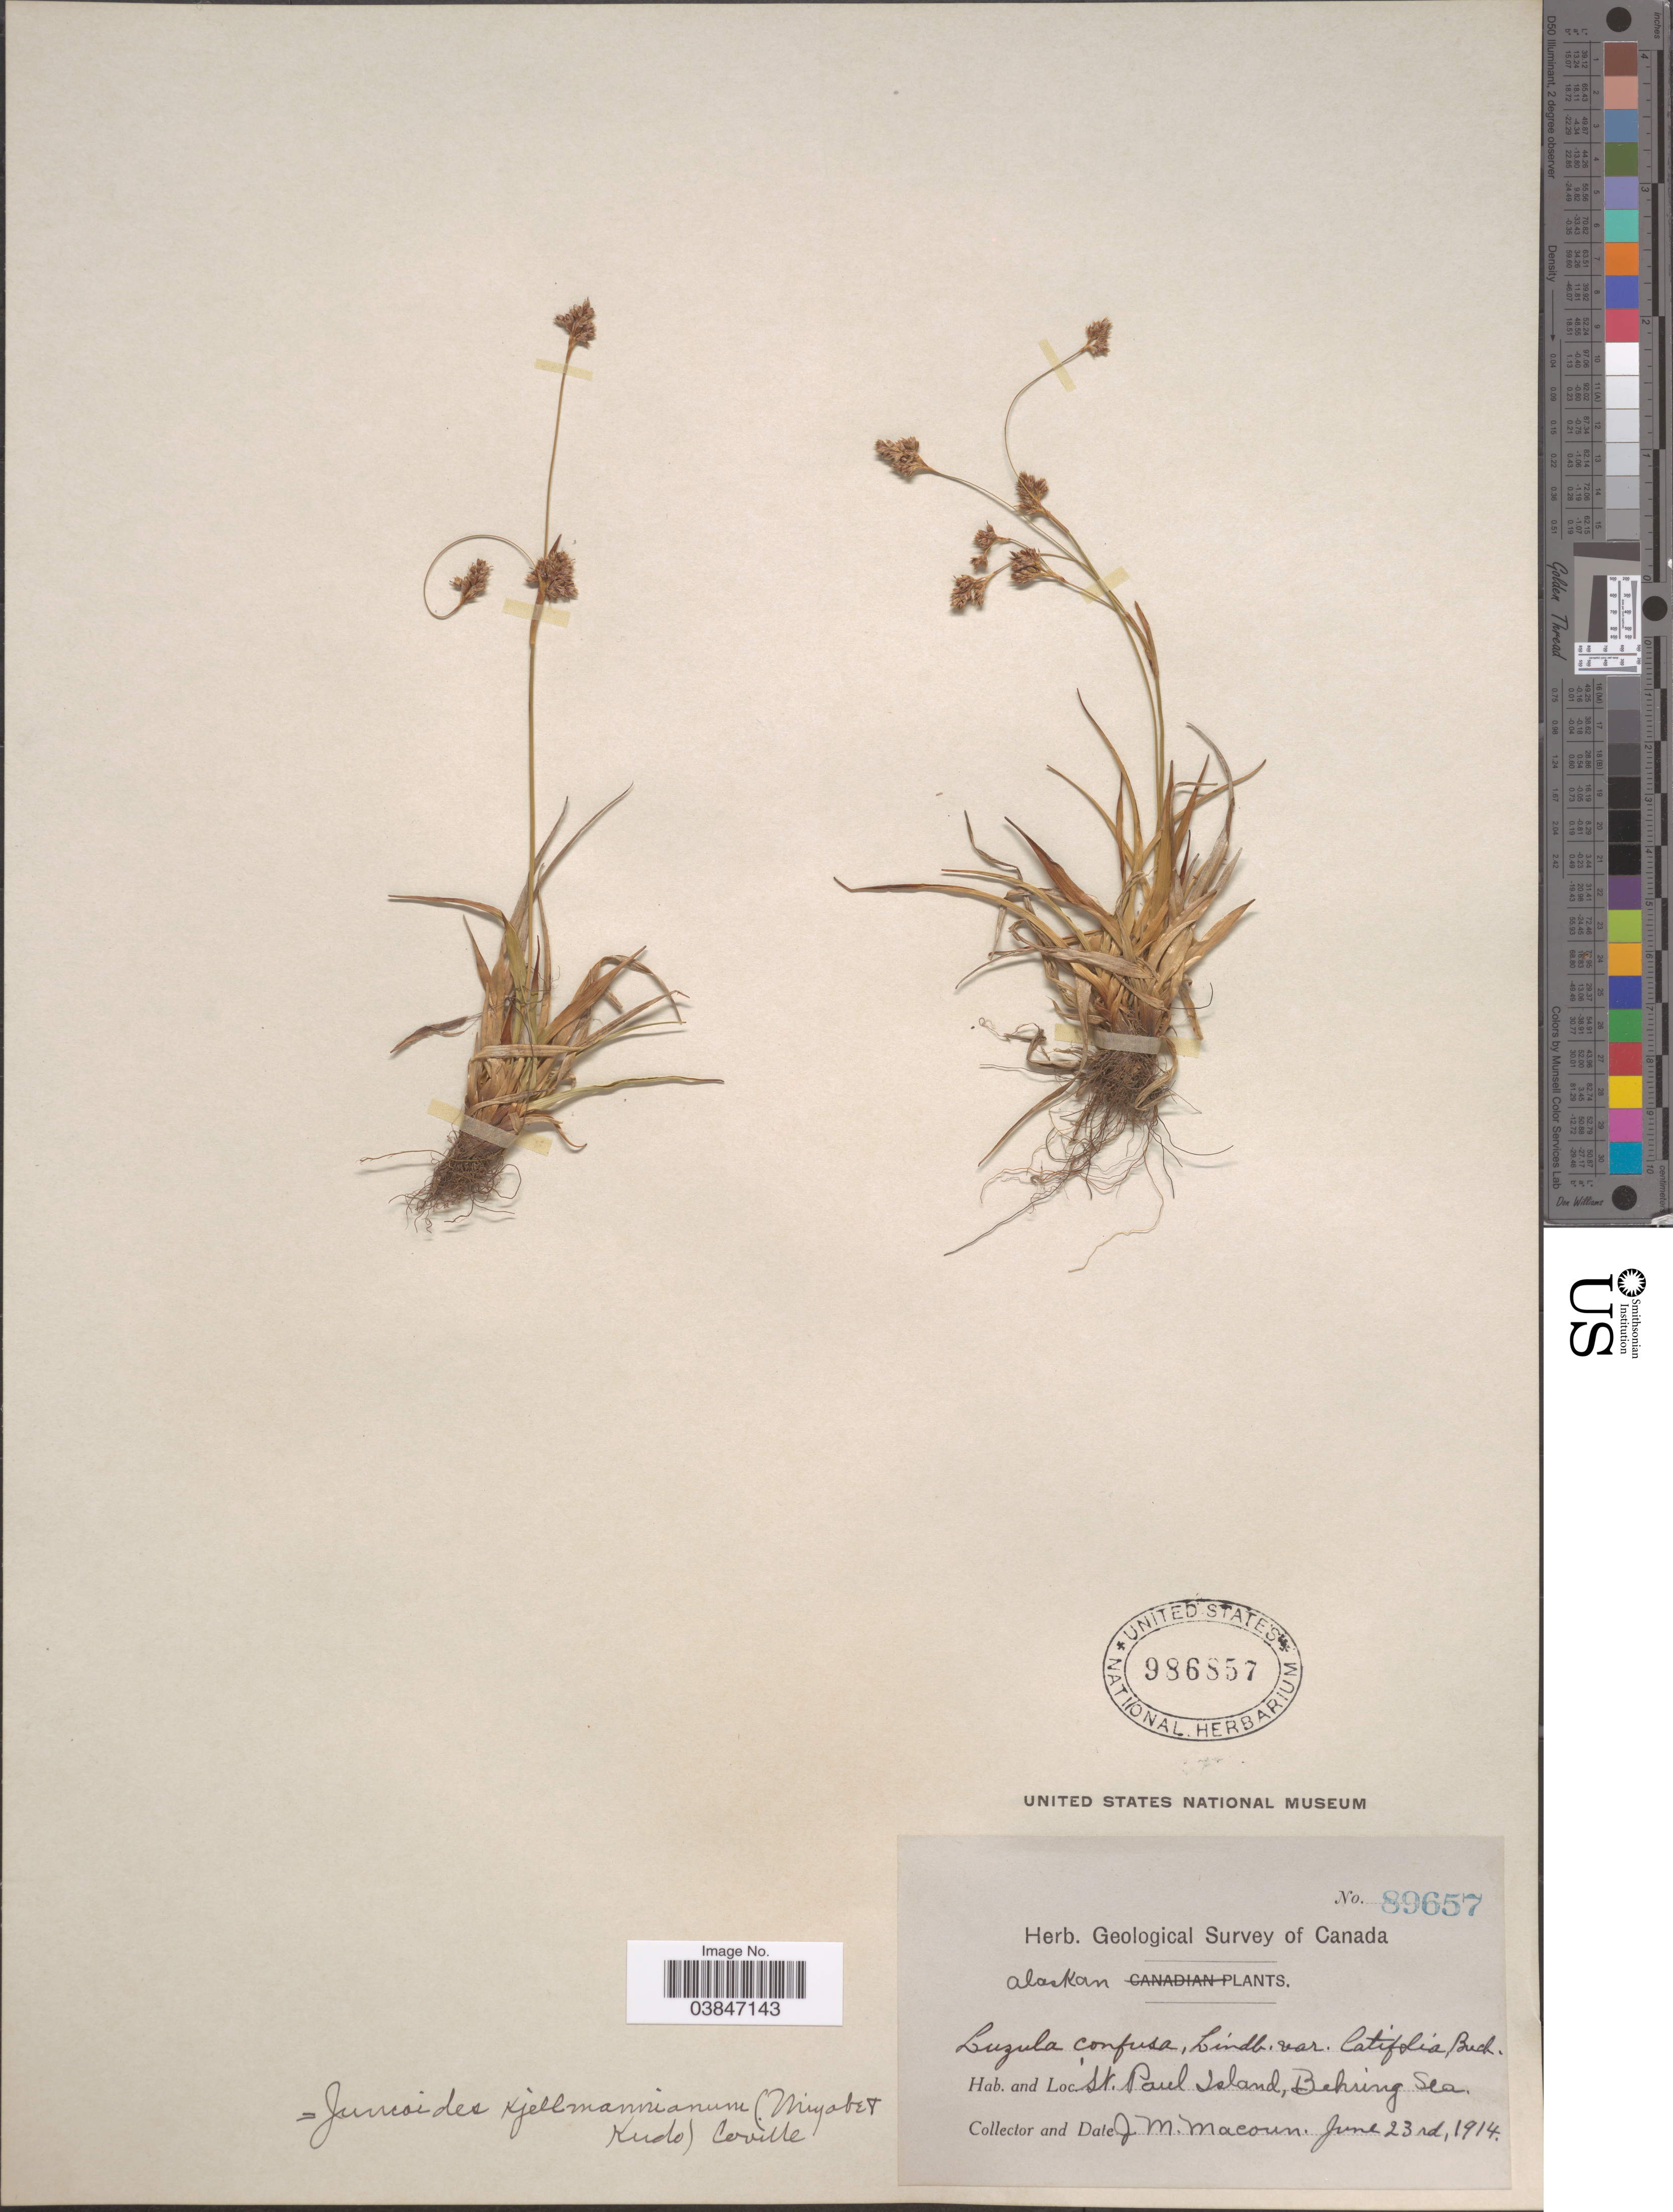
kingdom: Plantae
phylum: Tracheophyta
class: Liliopsida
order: Poales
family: Juncaceae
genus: Luzula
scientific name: Luzula tundricola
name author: (Gorodkov) V. Vassil.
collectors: J. M. Macoun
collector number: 89657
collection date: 1914-06-23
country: United States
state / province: Alaska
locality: St. Paul Island, Behring Sea.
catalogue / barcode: US 986857